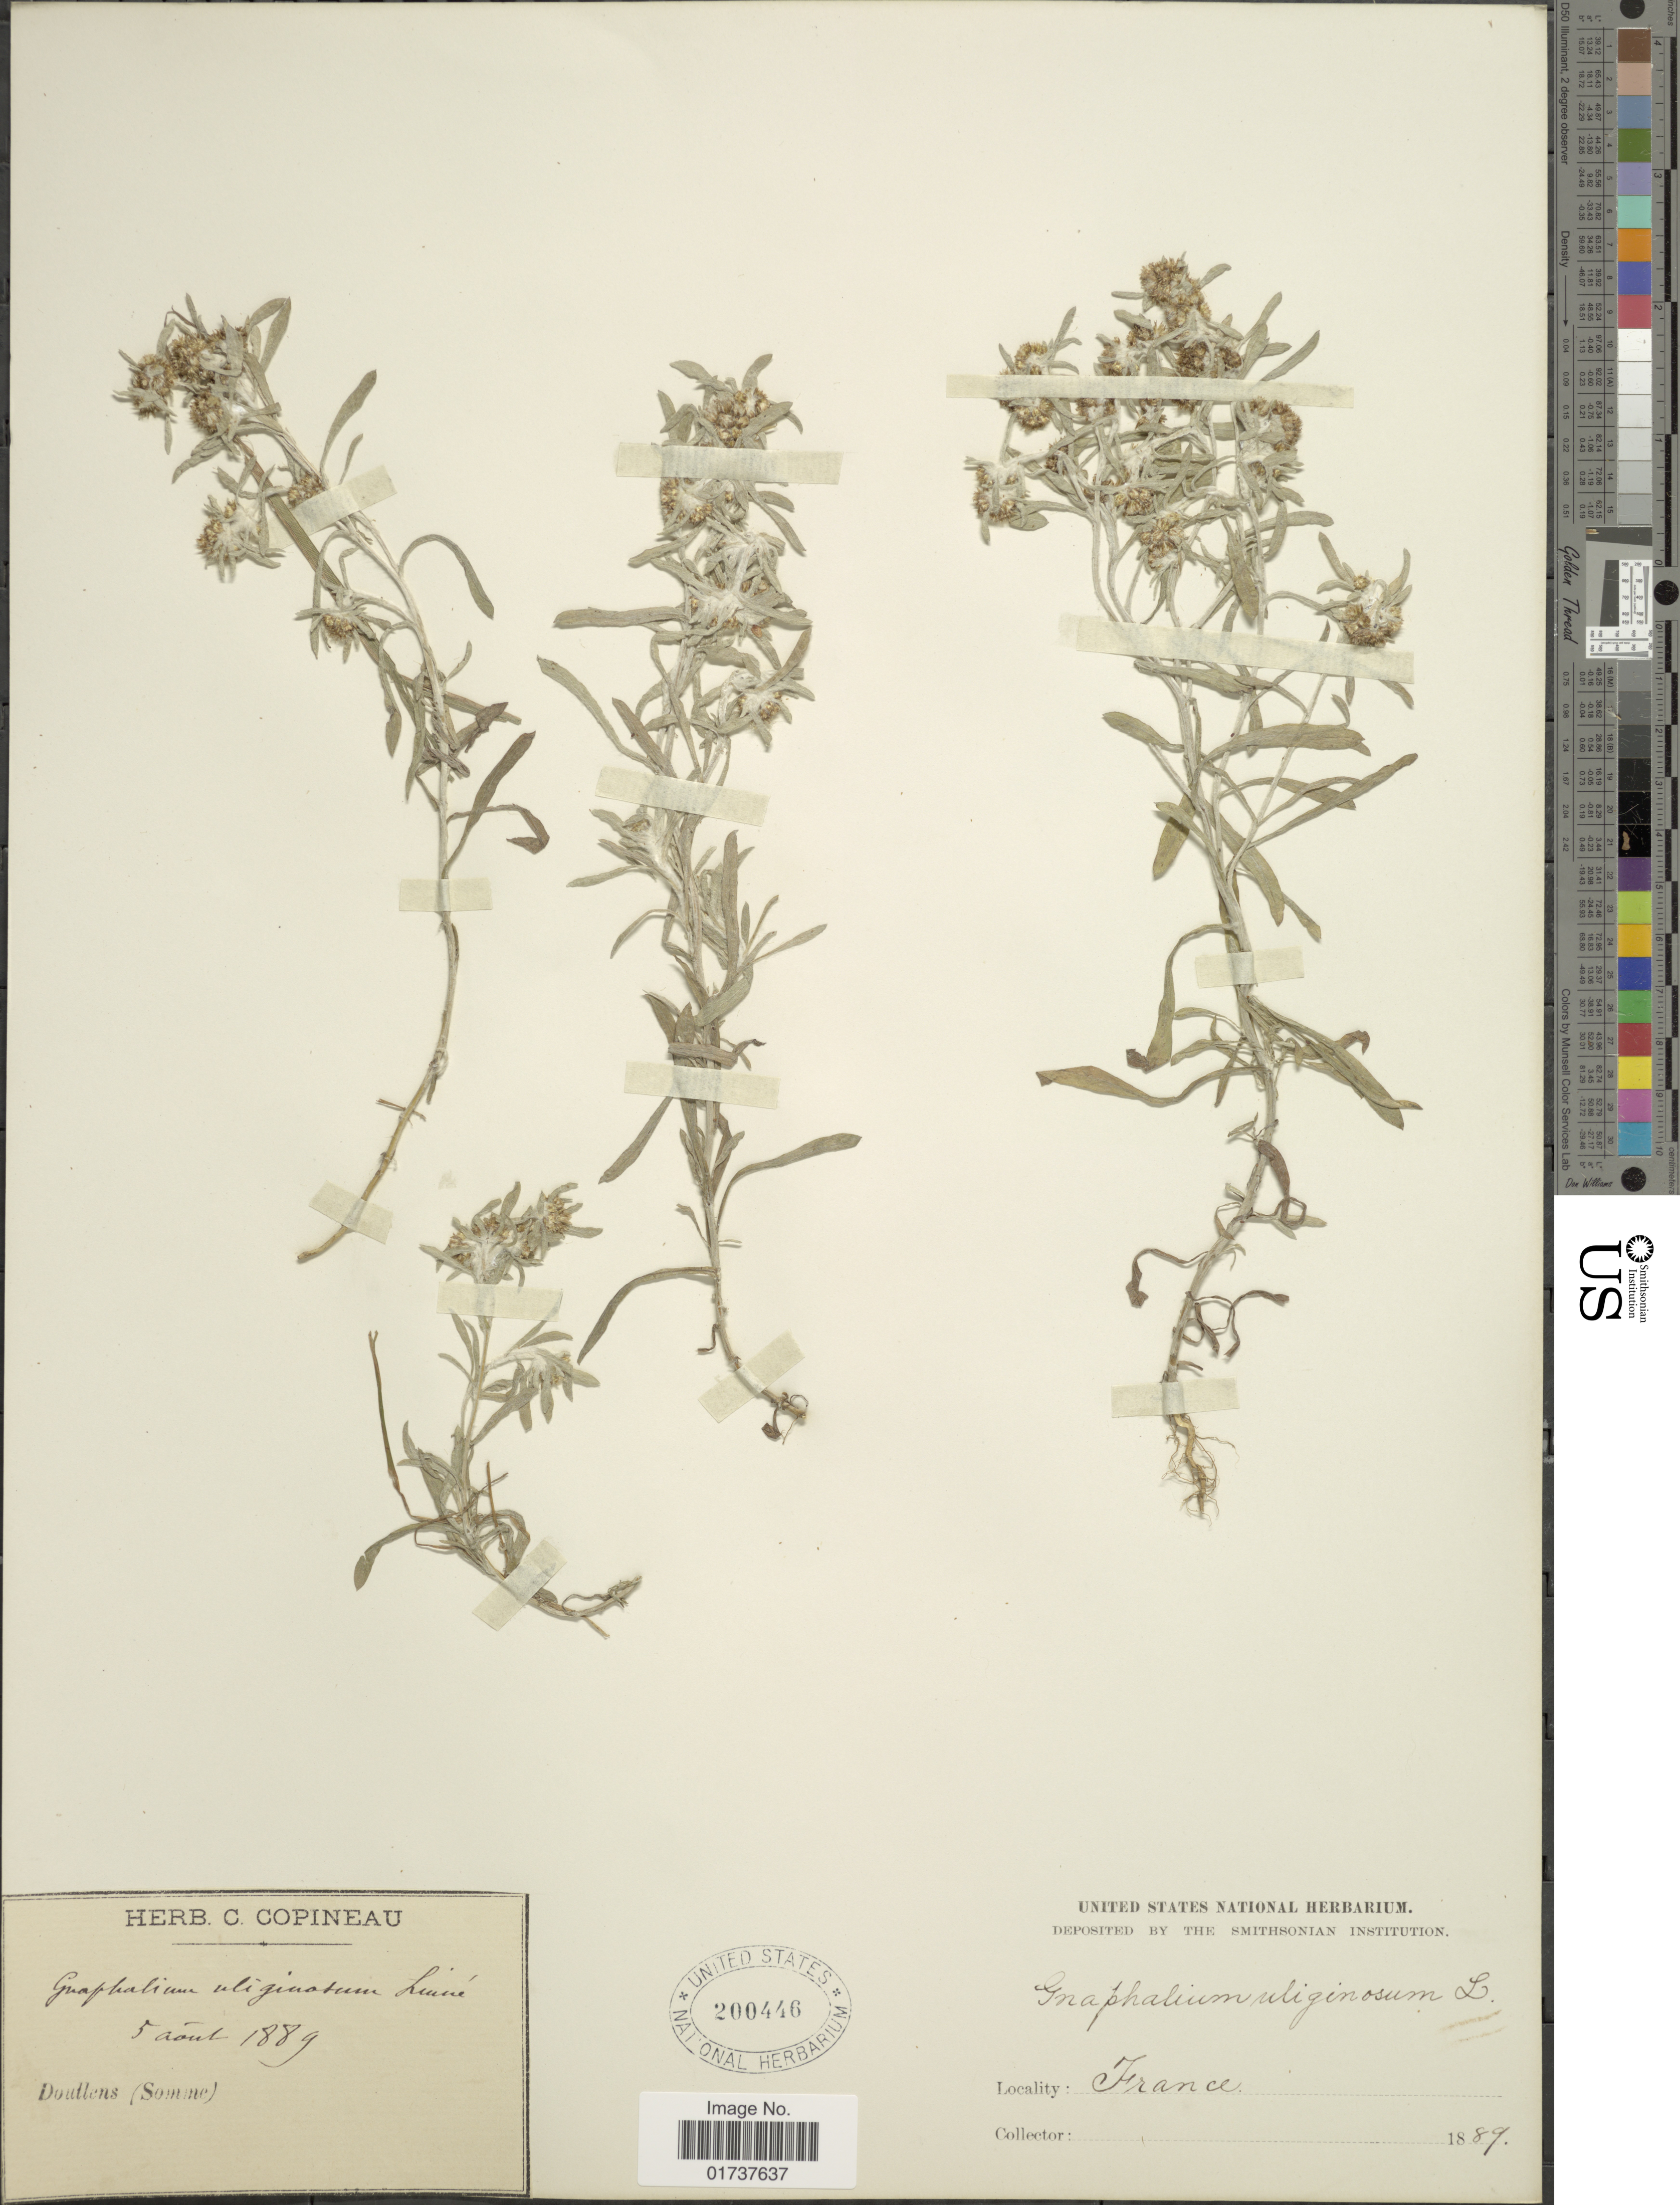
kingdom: Plantae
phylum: Tracheophyta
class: Magnoliopsida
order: Asterales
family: Asteraceae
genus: Gnaphalium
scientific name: Gnaphalium uliginosum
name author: L.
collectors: ex herb. C. Copineau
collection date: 1889-08-05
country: France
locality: Doullens (Somme)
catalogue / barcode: US 200446